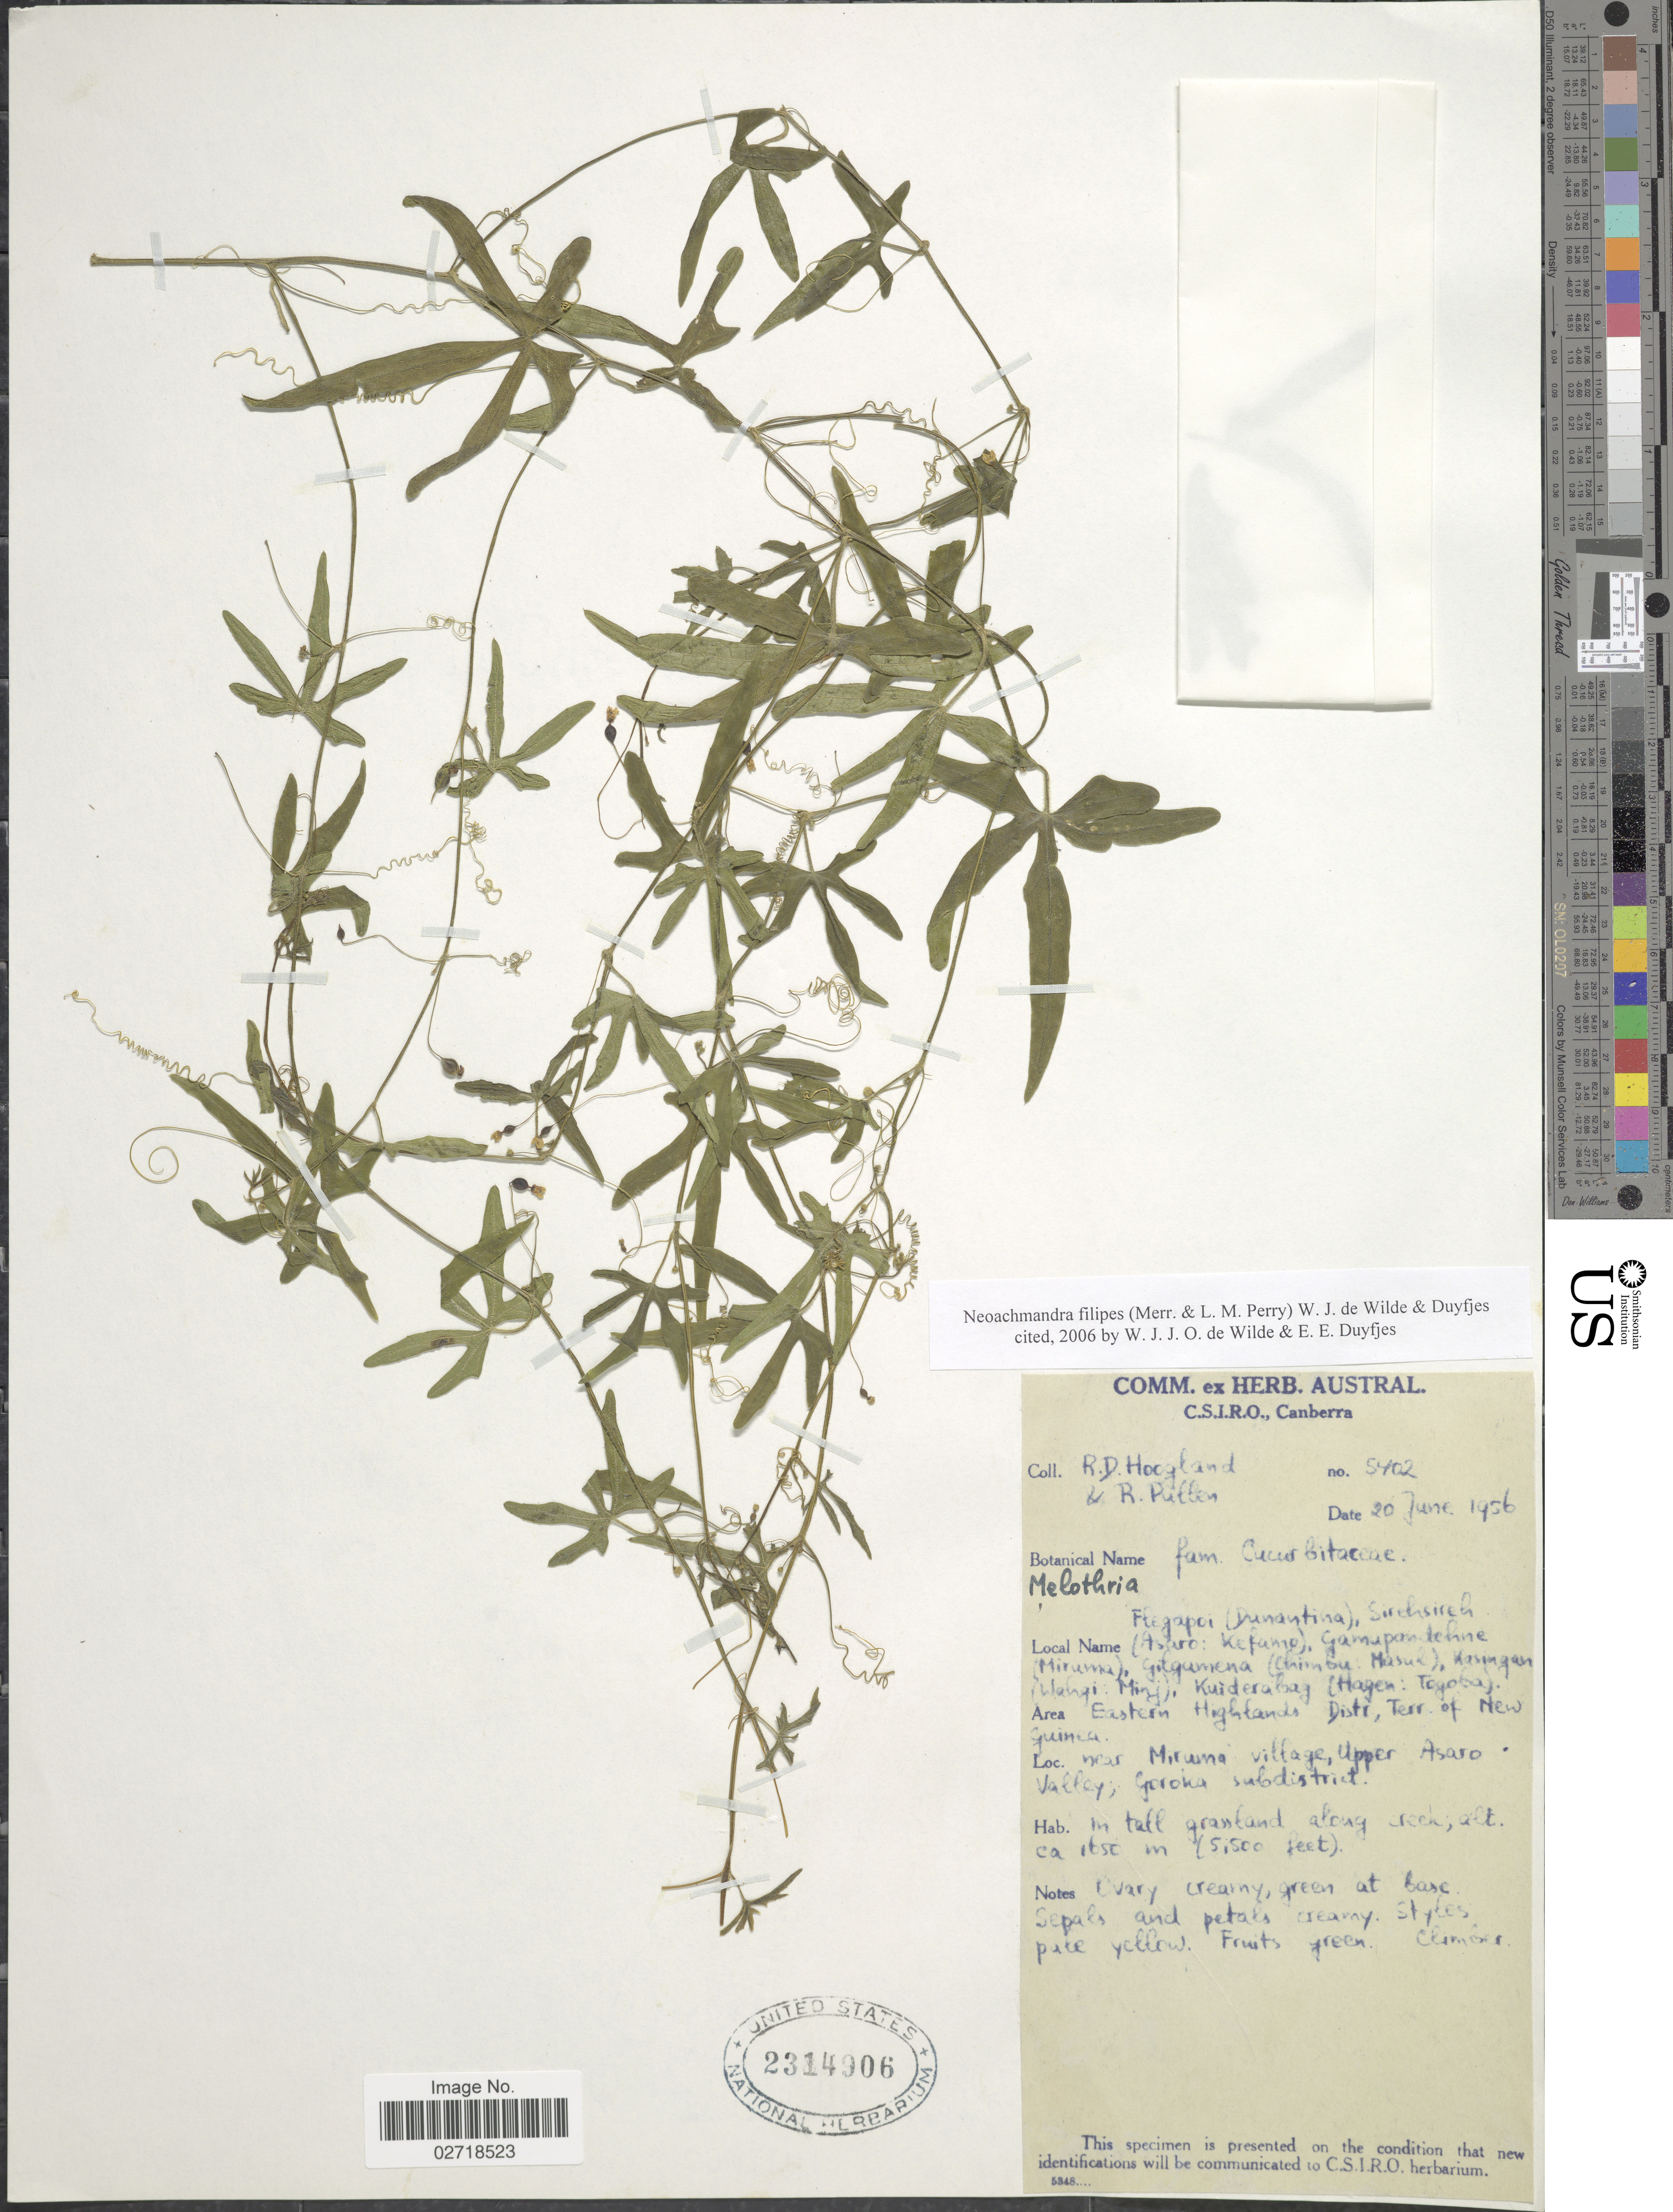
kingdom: Plantae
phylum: Tracheophyta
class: Magnoliopsida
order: Cucurbitales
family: Cucurbitaceae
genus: Zehneria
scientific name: Zehneria filipes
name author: (Merr. & L.M. Perry) M.D. Dwivedi et al.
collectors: R. D. Hoogland & R. Pullen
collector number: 5402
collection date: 1956-06-20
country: Papua New Guinea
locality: Eastern Highlands, Distr. Terr. of New Guinea, near Mirana village, Upper Asaro Valley, Goroka subdistrict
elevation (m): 1650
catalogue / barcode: US 2314906